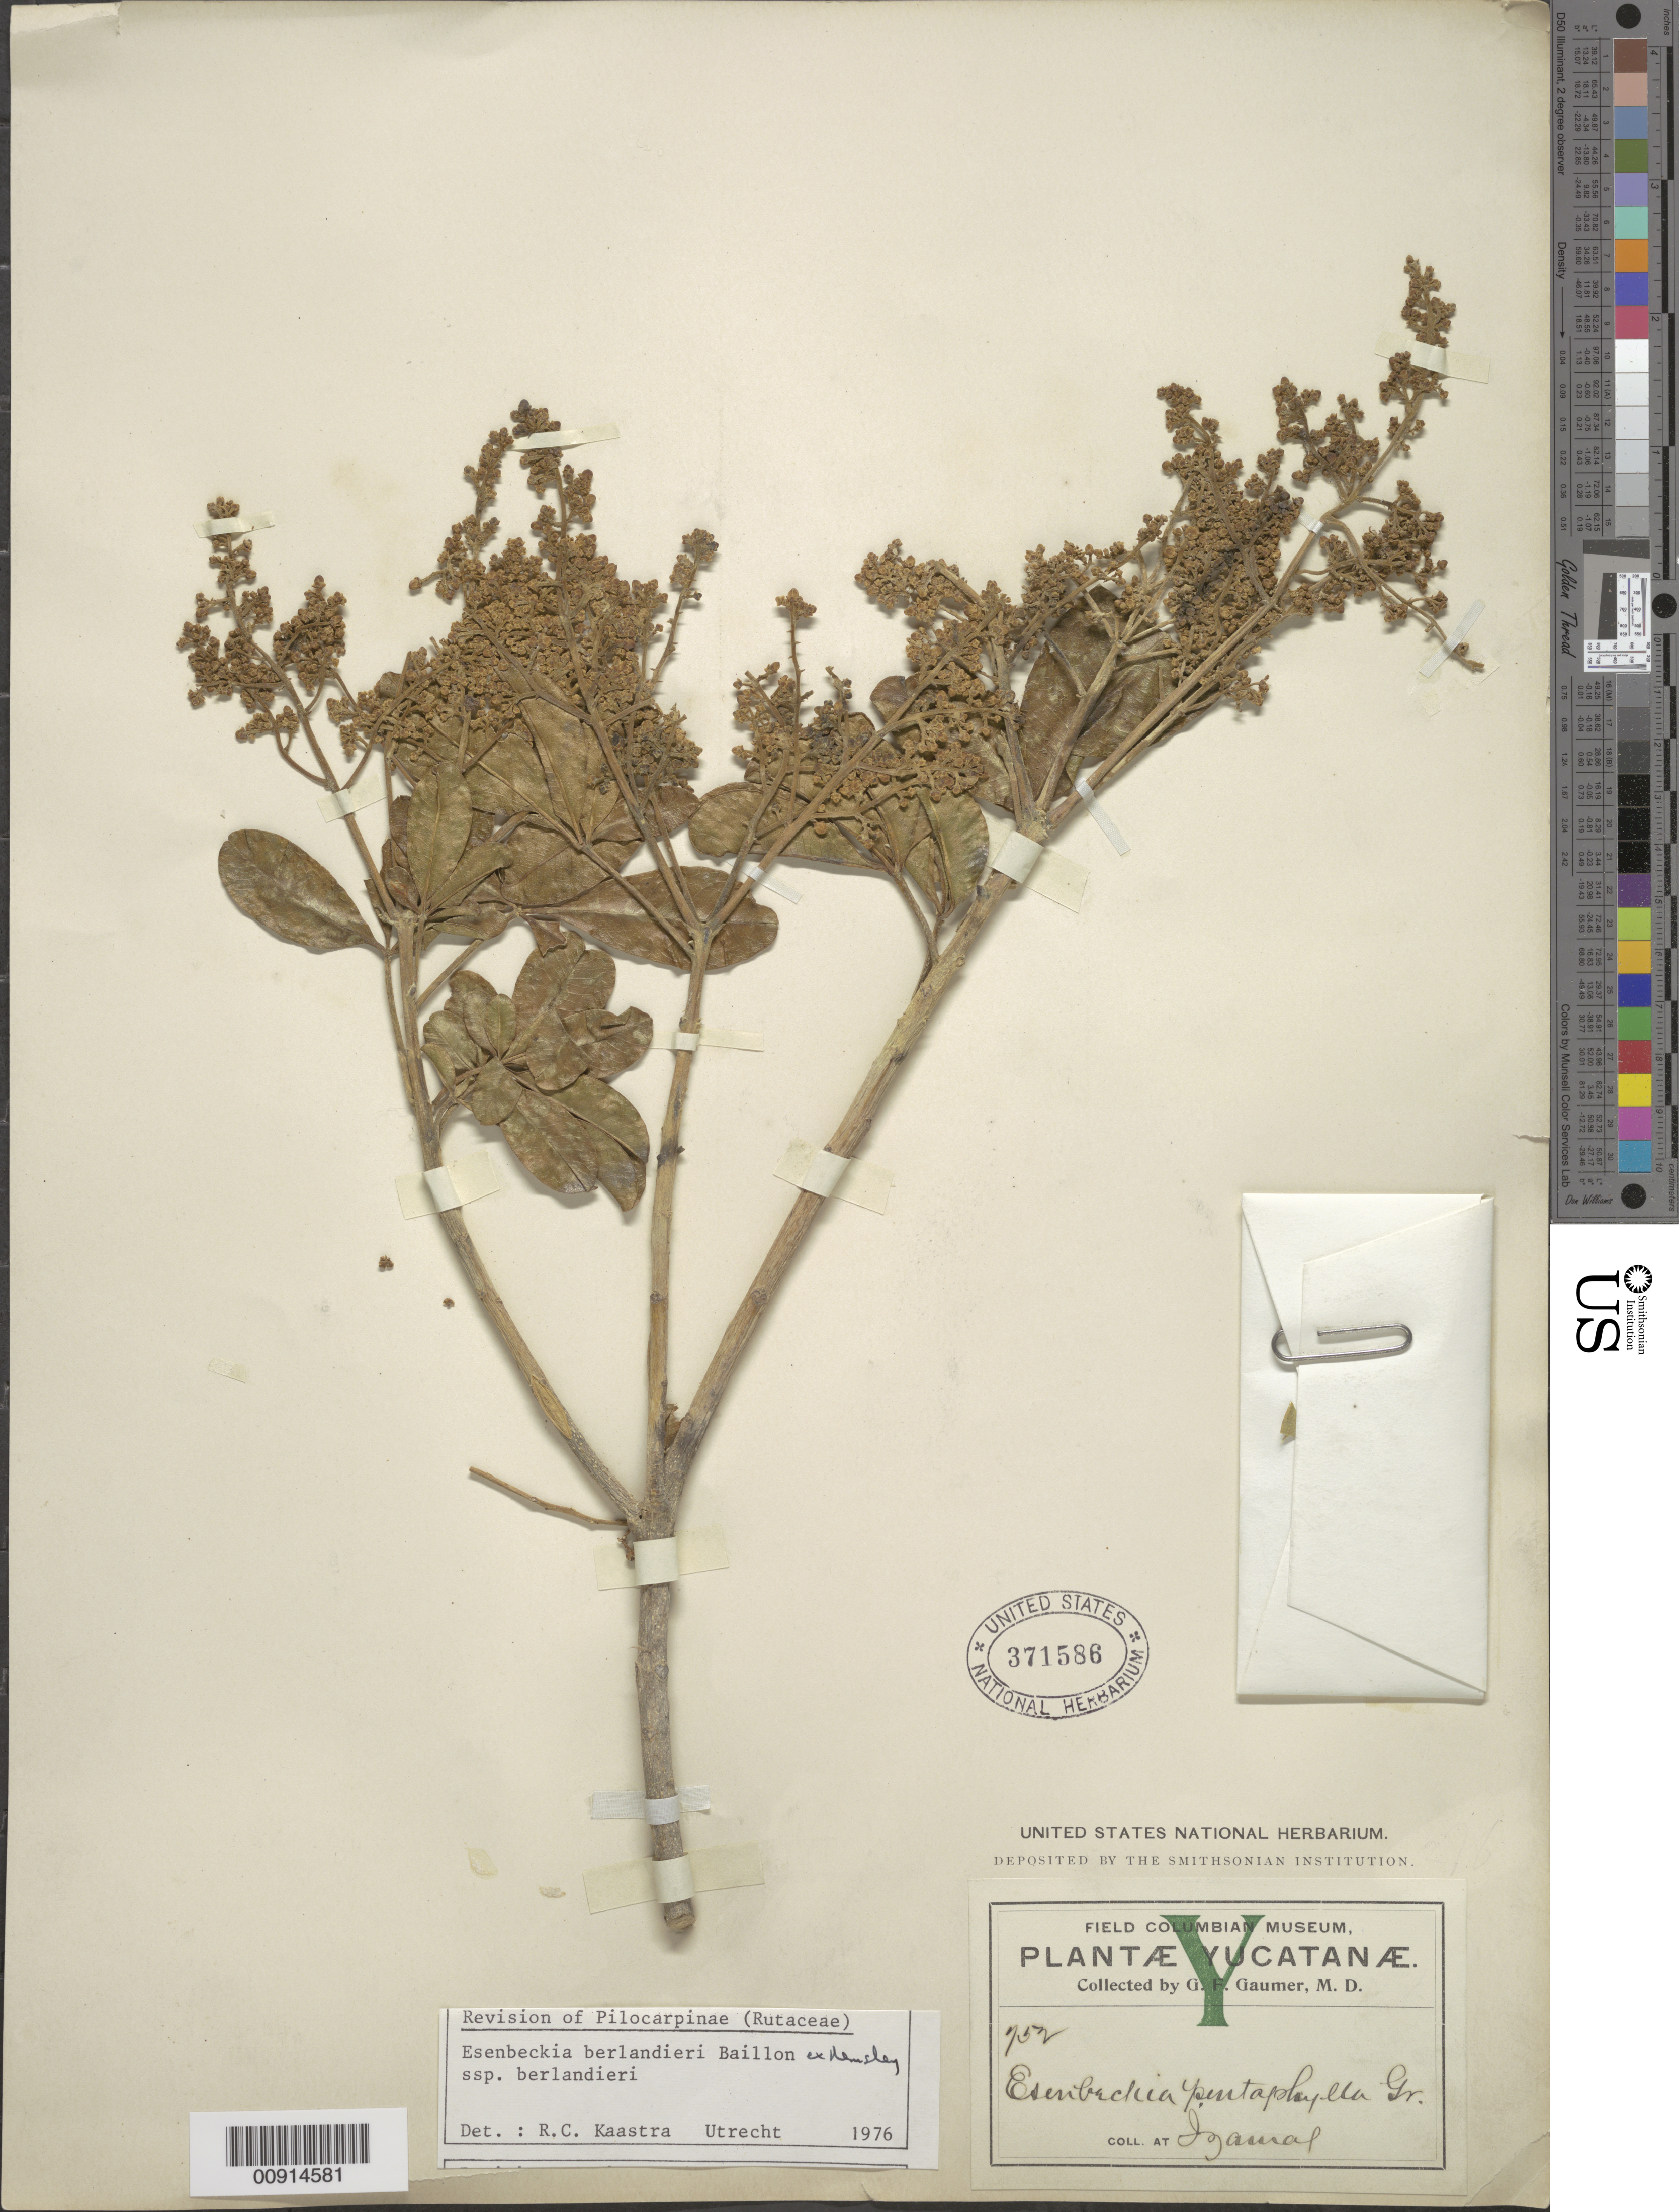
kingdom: Plantae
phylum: Tracheophyta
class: Magnoliopsida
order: Sapindales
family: Rutaceae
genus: Esenbeckia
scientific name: Esenbeckia berlandieri subsp. berlandieri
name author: Baill. ex Hemsl.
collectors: G. F. Gaumer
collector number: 752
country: Mexico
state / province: Yucatán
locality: Izamal, Yucatán.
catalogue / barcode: US 371586